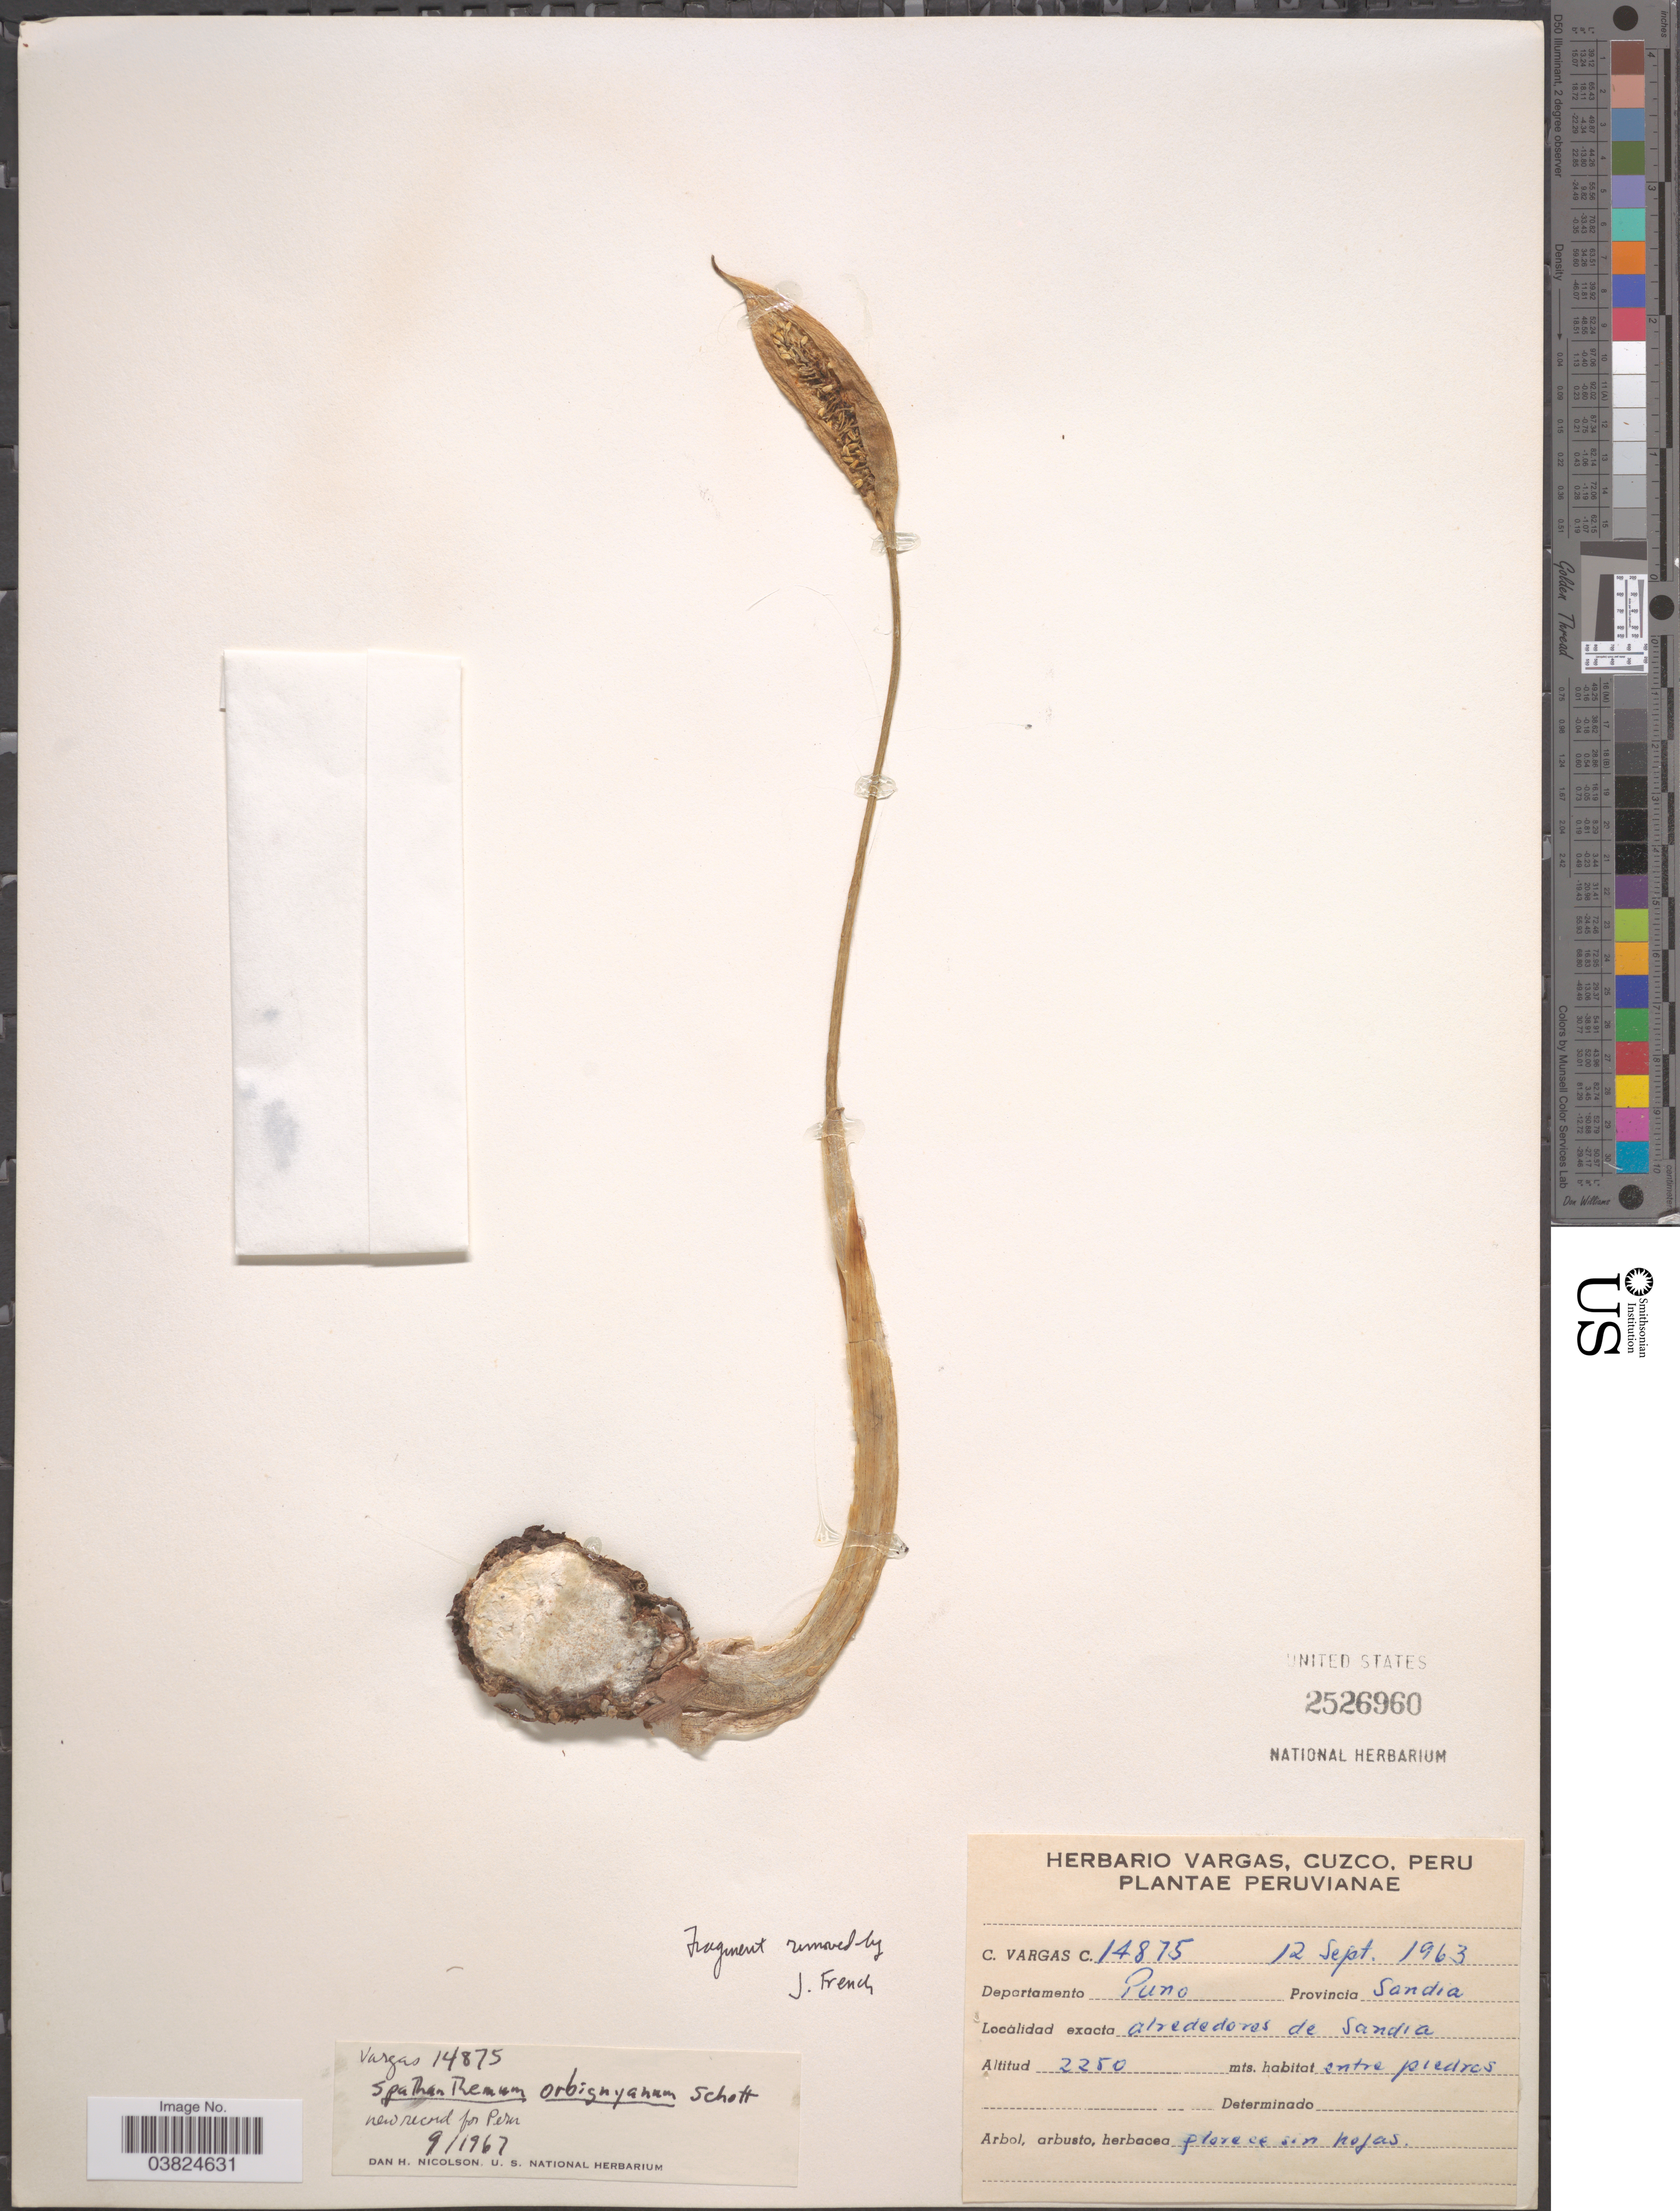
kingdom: Plantae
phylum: Tracheophyta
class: Liliopsida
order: Alismatales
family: Araceae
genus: Spathantheum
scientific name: Spathantheum orbignyanum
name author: Schott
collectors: C. Vargas Calderón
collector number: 14875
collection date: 1963-09-12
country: Peru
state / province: Puno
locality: Departamento Puno. Provincia Sandia. Alrededores de Sandia.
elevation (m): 2250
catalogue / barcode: US 2526960